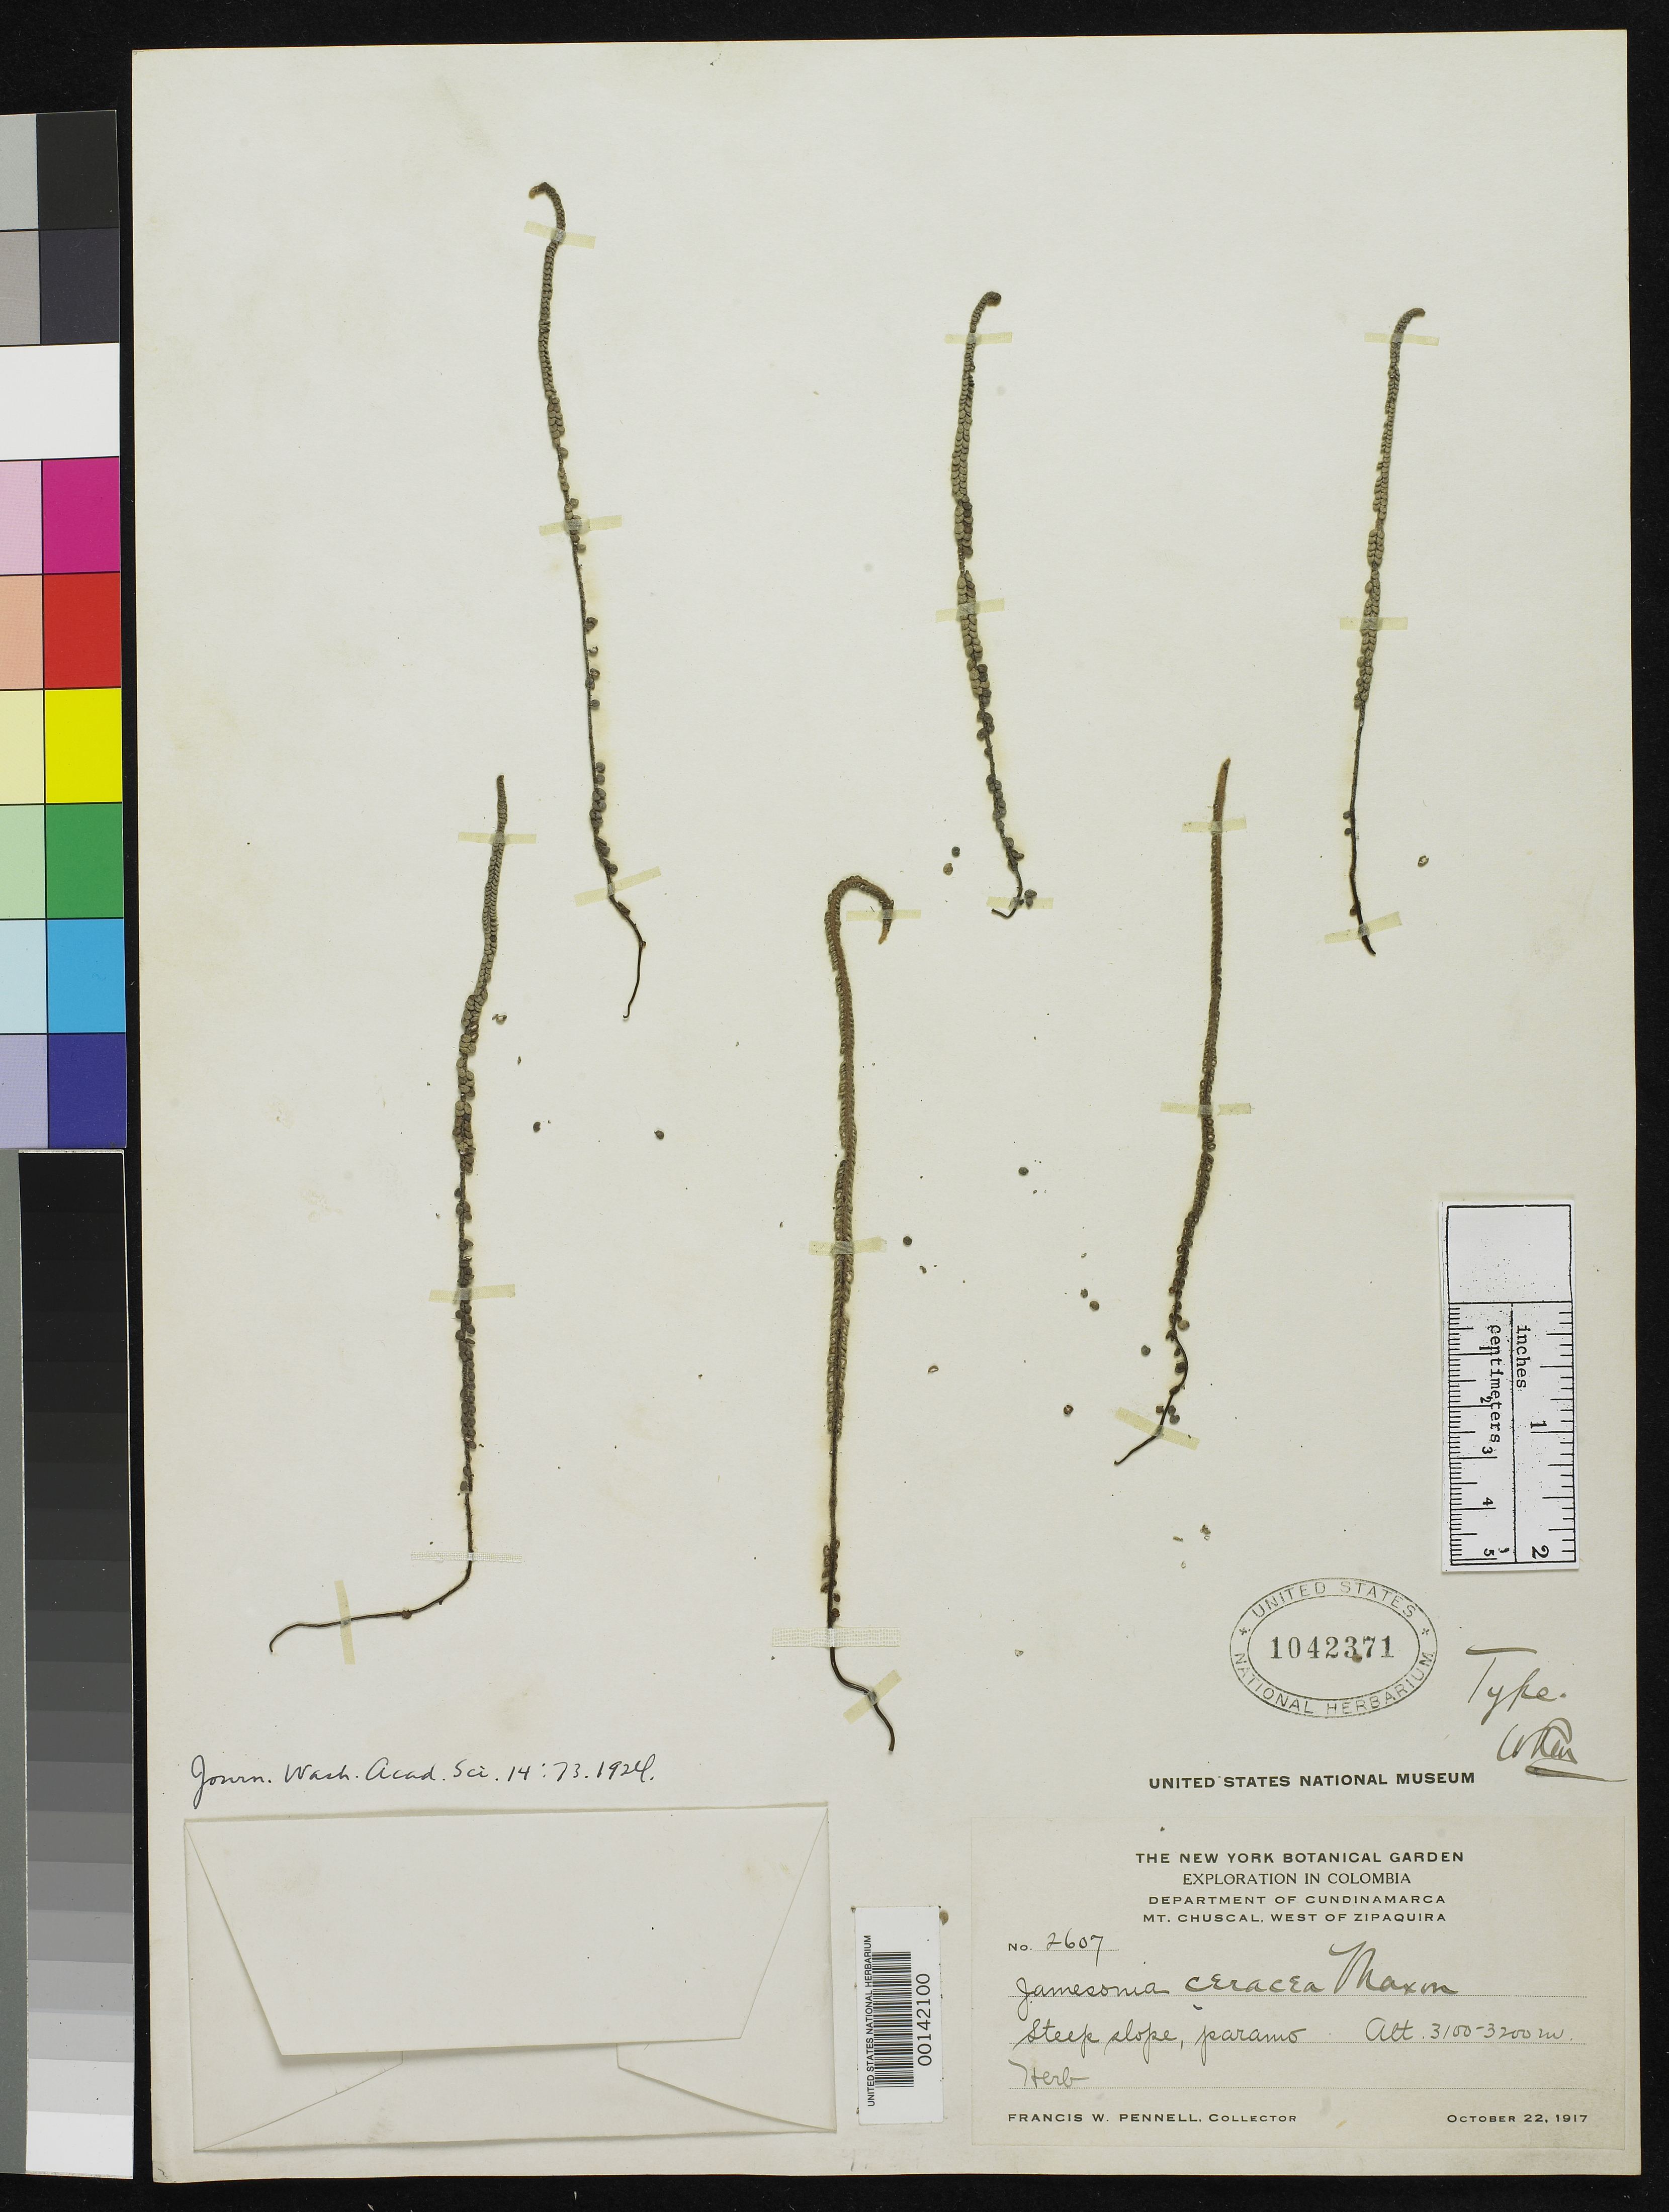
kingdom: Plantae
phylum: Tracheophyta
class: Polypodiopsida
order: Polypodiales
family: Pteridaceae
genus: Jamesonia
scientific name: Jamesonia ceracea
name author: Maxon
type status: Holotype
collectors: F. W. Pennell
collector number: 2607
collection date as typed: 22 Oct 1917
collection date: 1917-10-22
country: Colombia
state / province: Cundinamarca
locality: Mt. Chuscal, W of Zipaquira.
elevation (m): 3100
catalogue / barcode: US 1042371